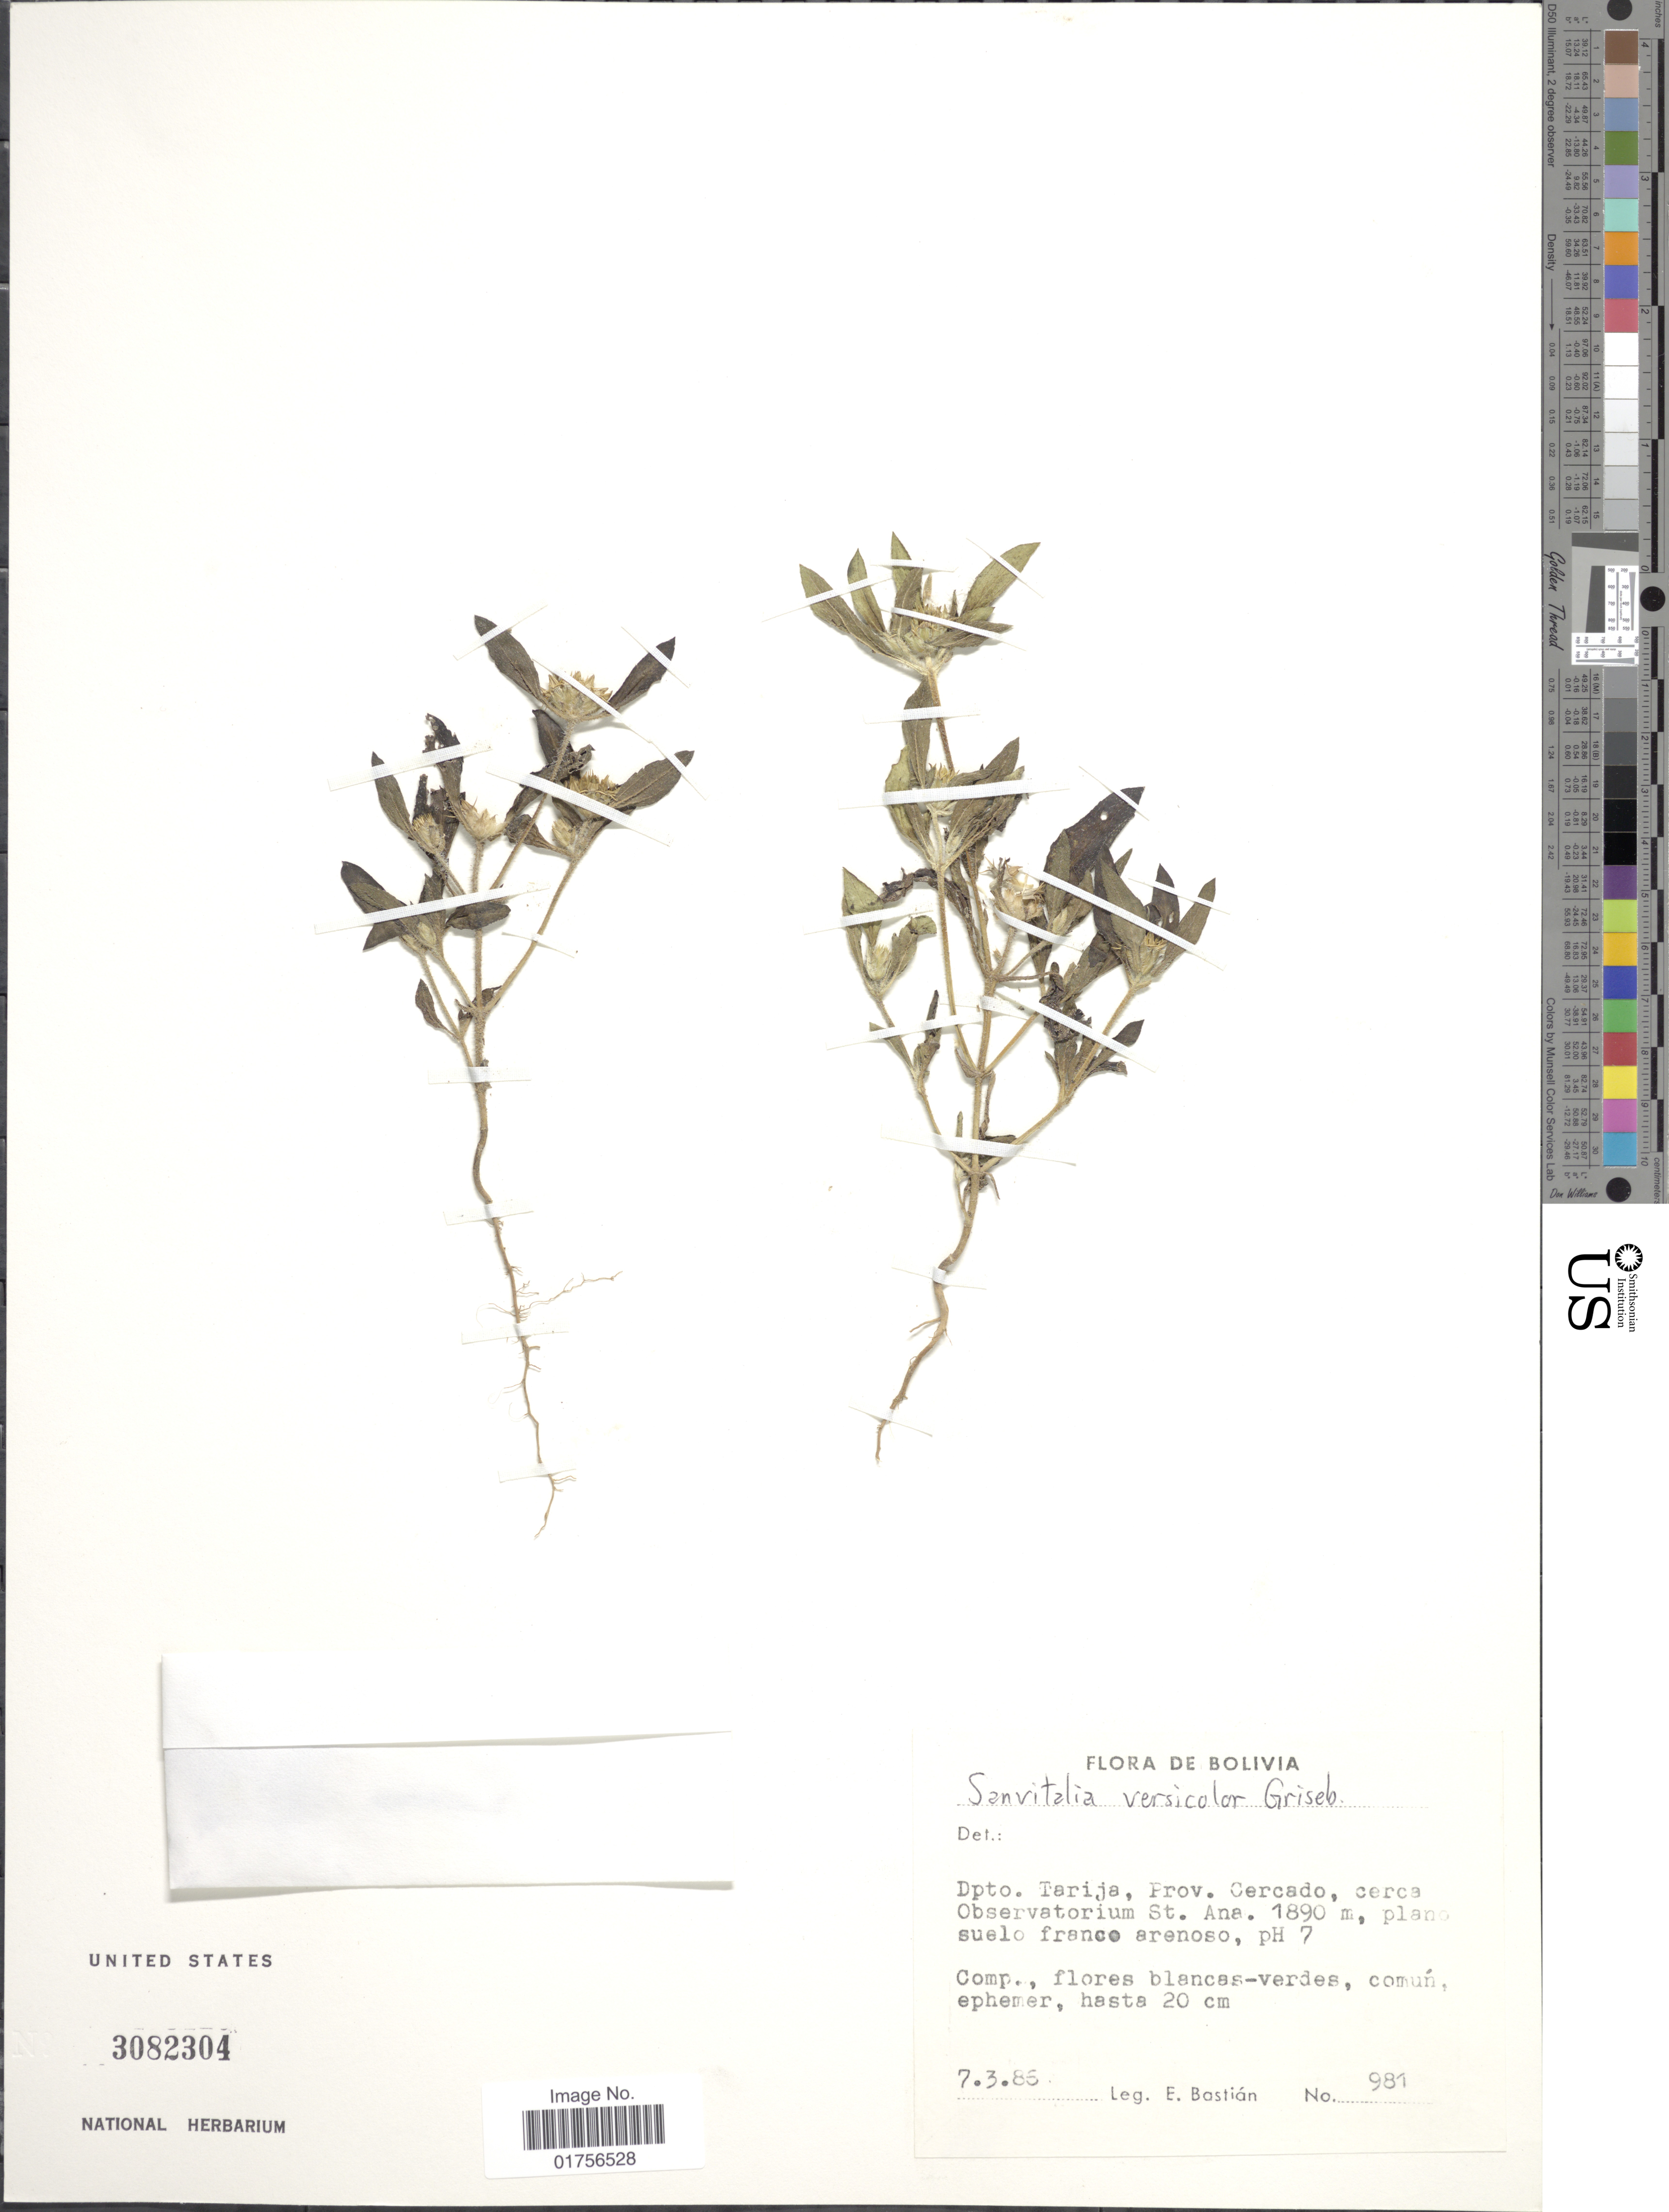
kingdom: Plantae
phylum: Tracheophyta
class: Magnoliopsida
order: Asterales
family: Asteraceae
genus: Sanvitalia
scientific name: Sanvitalia versicolor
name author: Griseb.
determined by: Skibicki, Samuel V.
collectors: E. Bastian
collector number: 981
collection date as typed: Transcribed d/m/y: 7/3/86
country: Bolivia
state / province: Tarija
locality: Dpto. Tarija, Prov. Cercado, cerca Observatorium St. Ana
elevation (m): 1890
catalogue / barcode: US 3082304